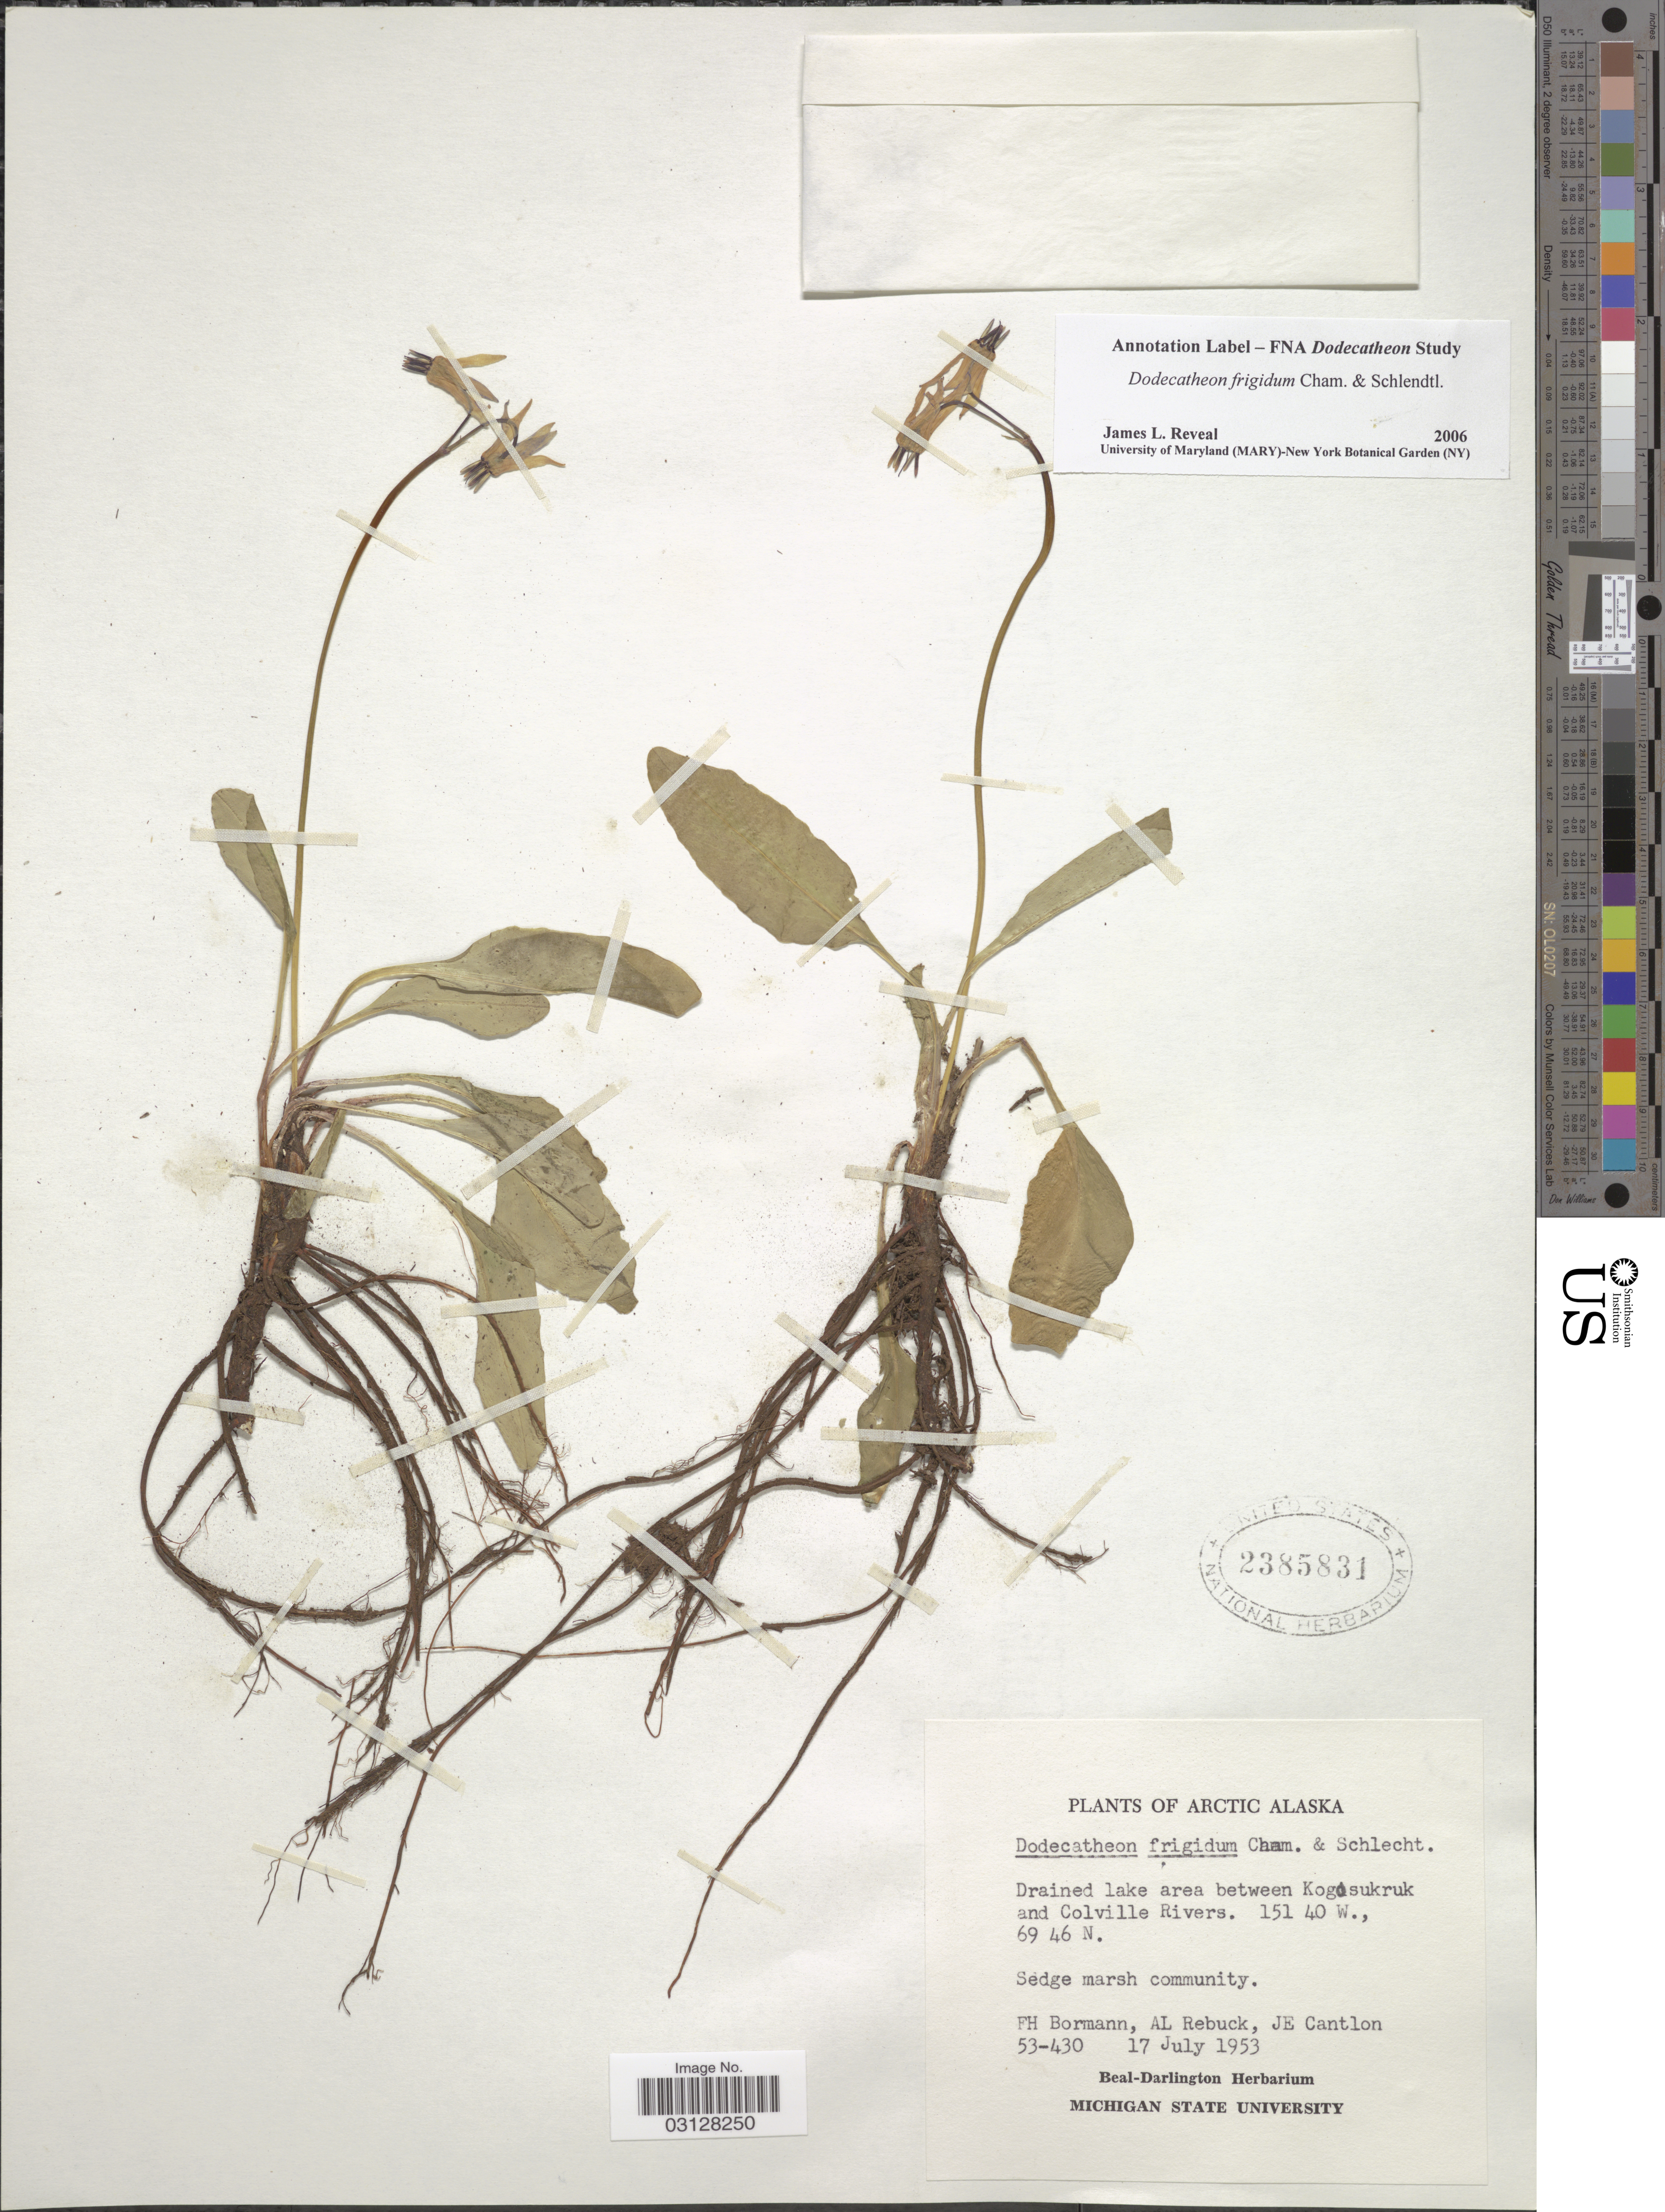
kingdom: Plantae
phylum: Tracheophyta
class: Magnoliopsida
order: Ericales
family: Primulaceae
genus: Dodecatheon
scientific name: Dodecatheon frigidum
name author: Cham. & Schltdl.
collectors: F. Bormann, A. Rebuck & J. Cantlon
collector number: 53-430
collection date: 1953-07-17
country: United States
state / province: Alaska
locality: Arctic Alaska. Drained lake area between Kogosukruk and Colville Rivers.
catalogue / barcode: US 2385831